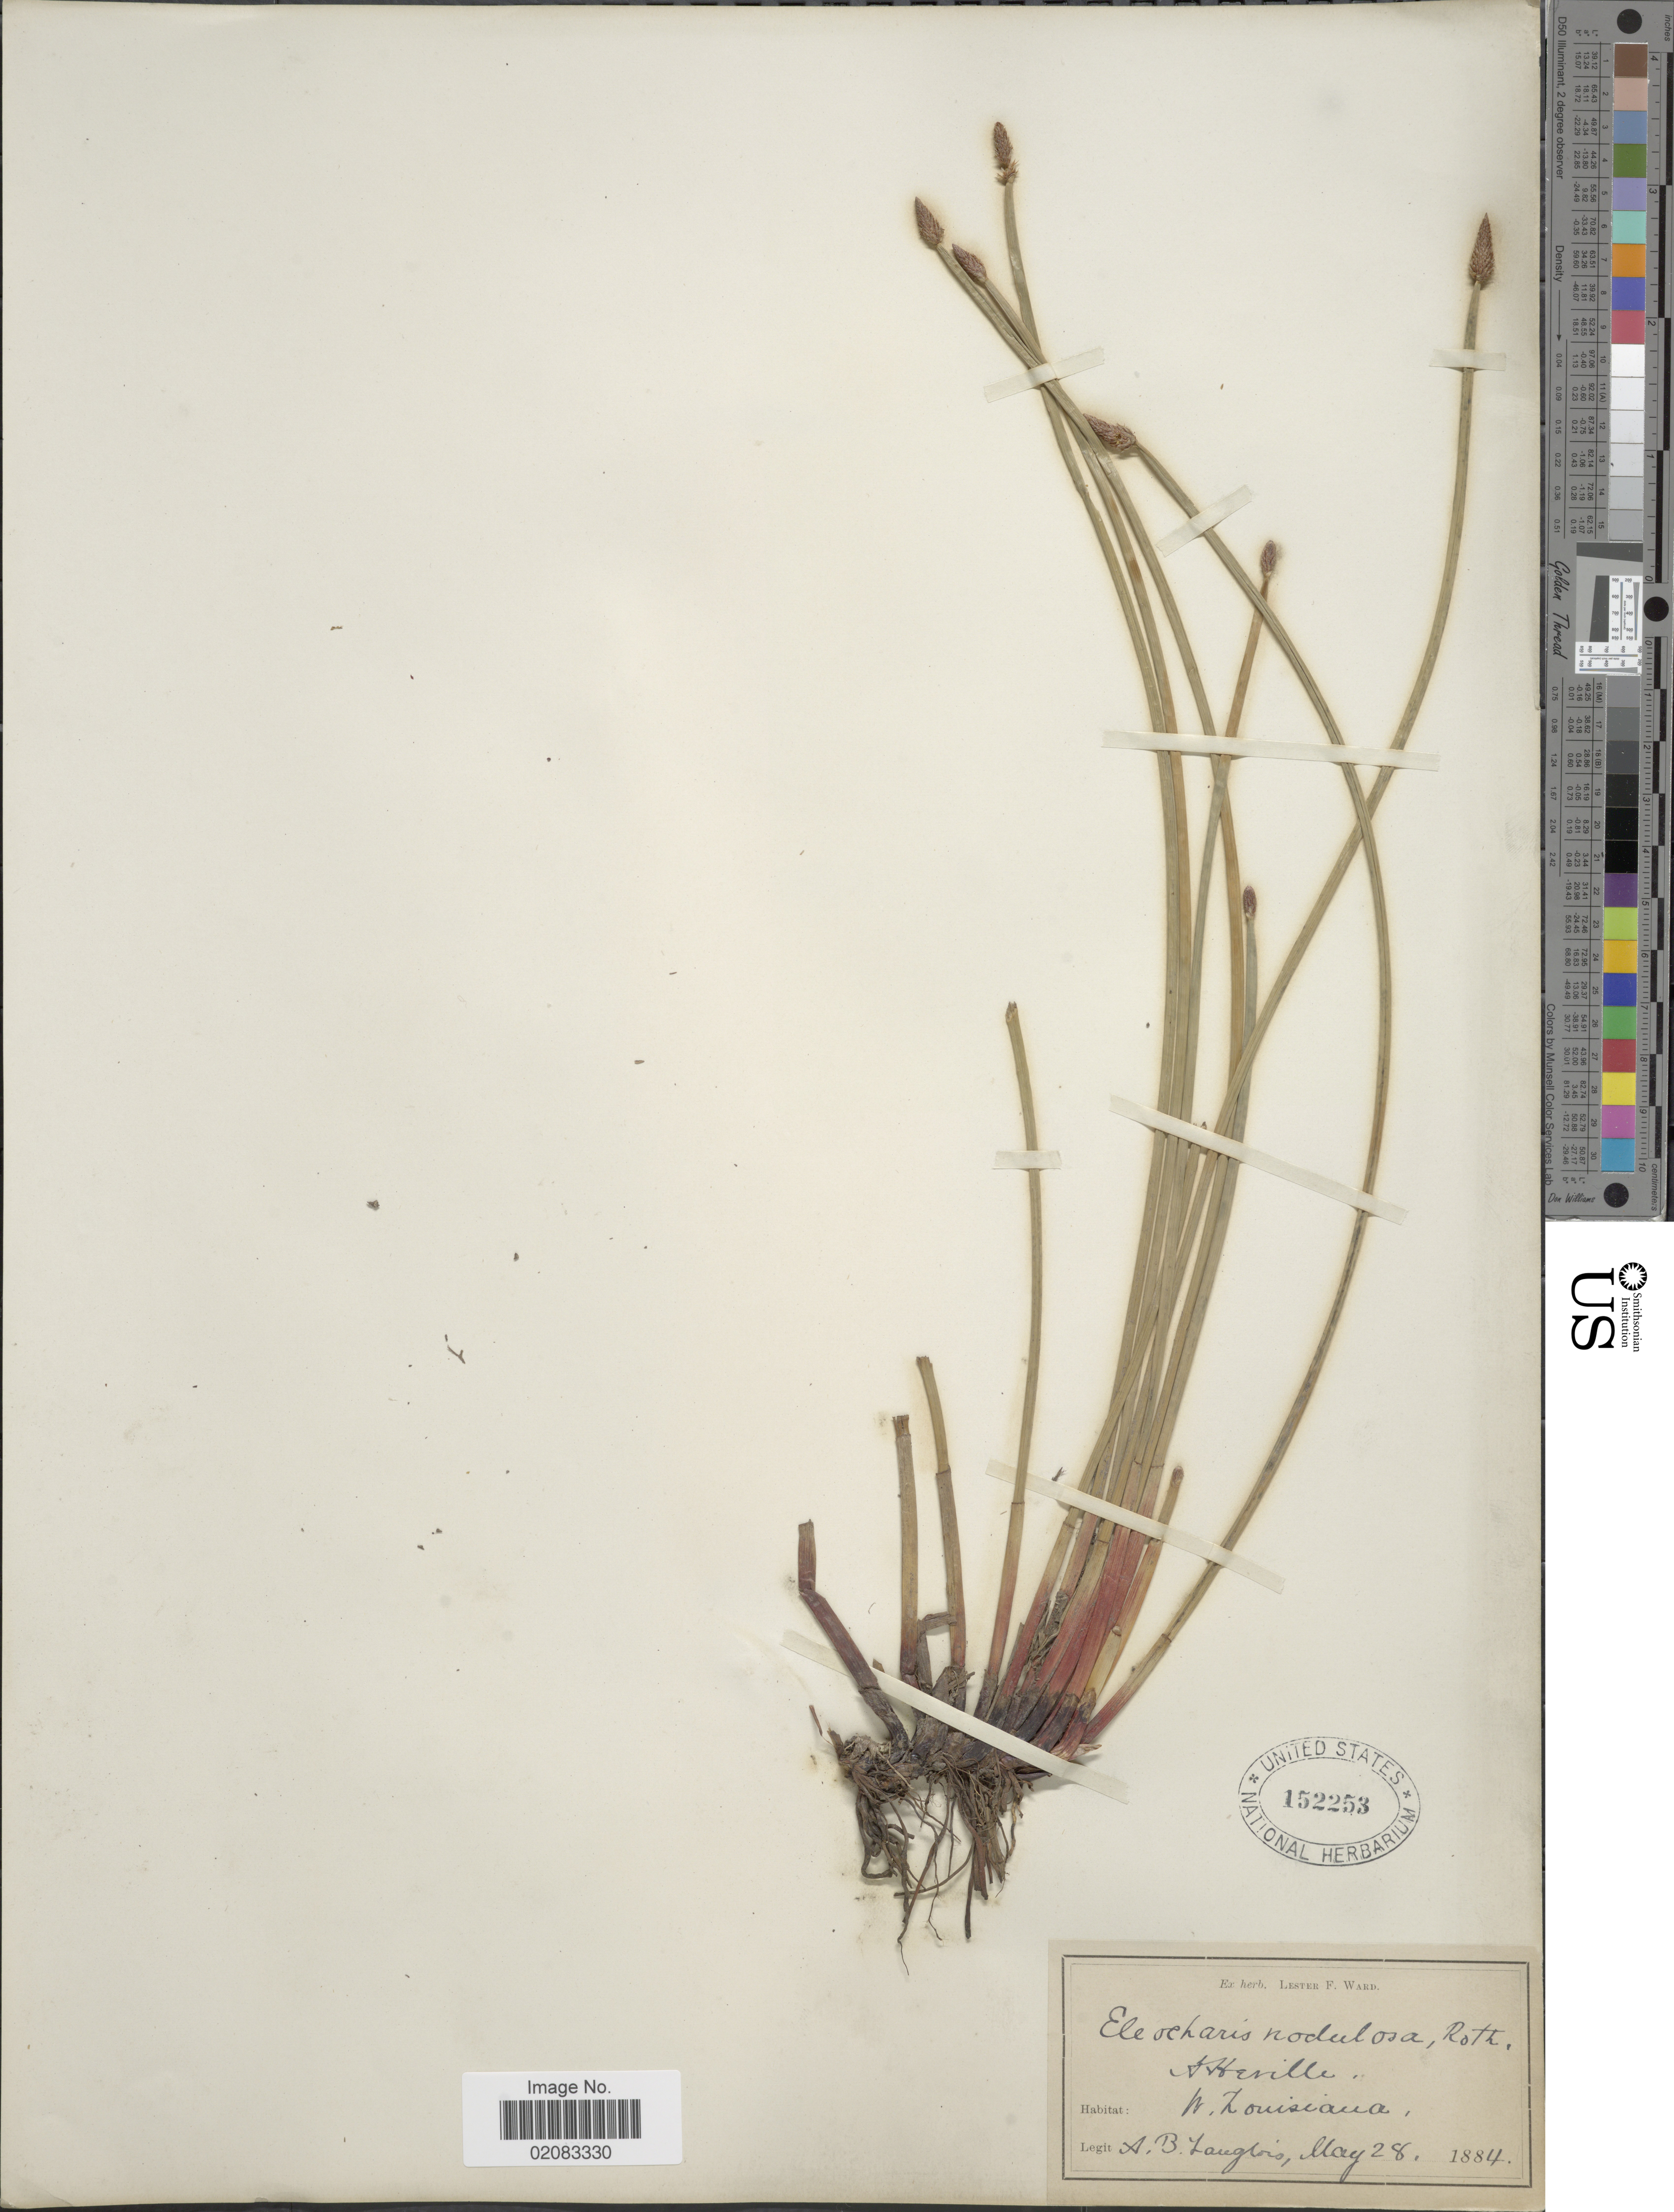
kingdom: Plantae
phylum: Tracheophyta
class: Liliopsida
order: Poales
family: Cyperaceae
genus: Eleocharis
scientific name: Eleocharis montana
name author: (Kunth) Roem. & Schult.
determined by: Strong, Mark T., (BOT), Smithsonian Institution - National Museum of Natural History (UNITED STATES)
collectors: A. Langlois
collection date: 1884-05-28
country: United States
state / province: Louisiana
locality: Abbeville, N. Louisiana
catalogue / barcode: US 152253